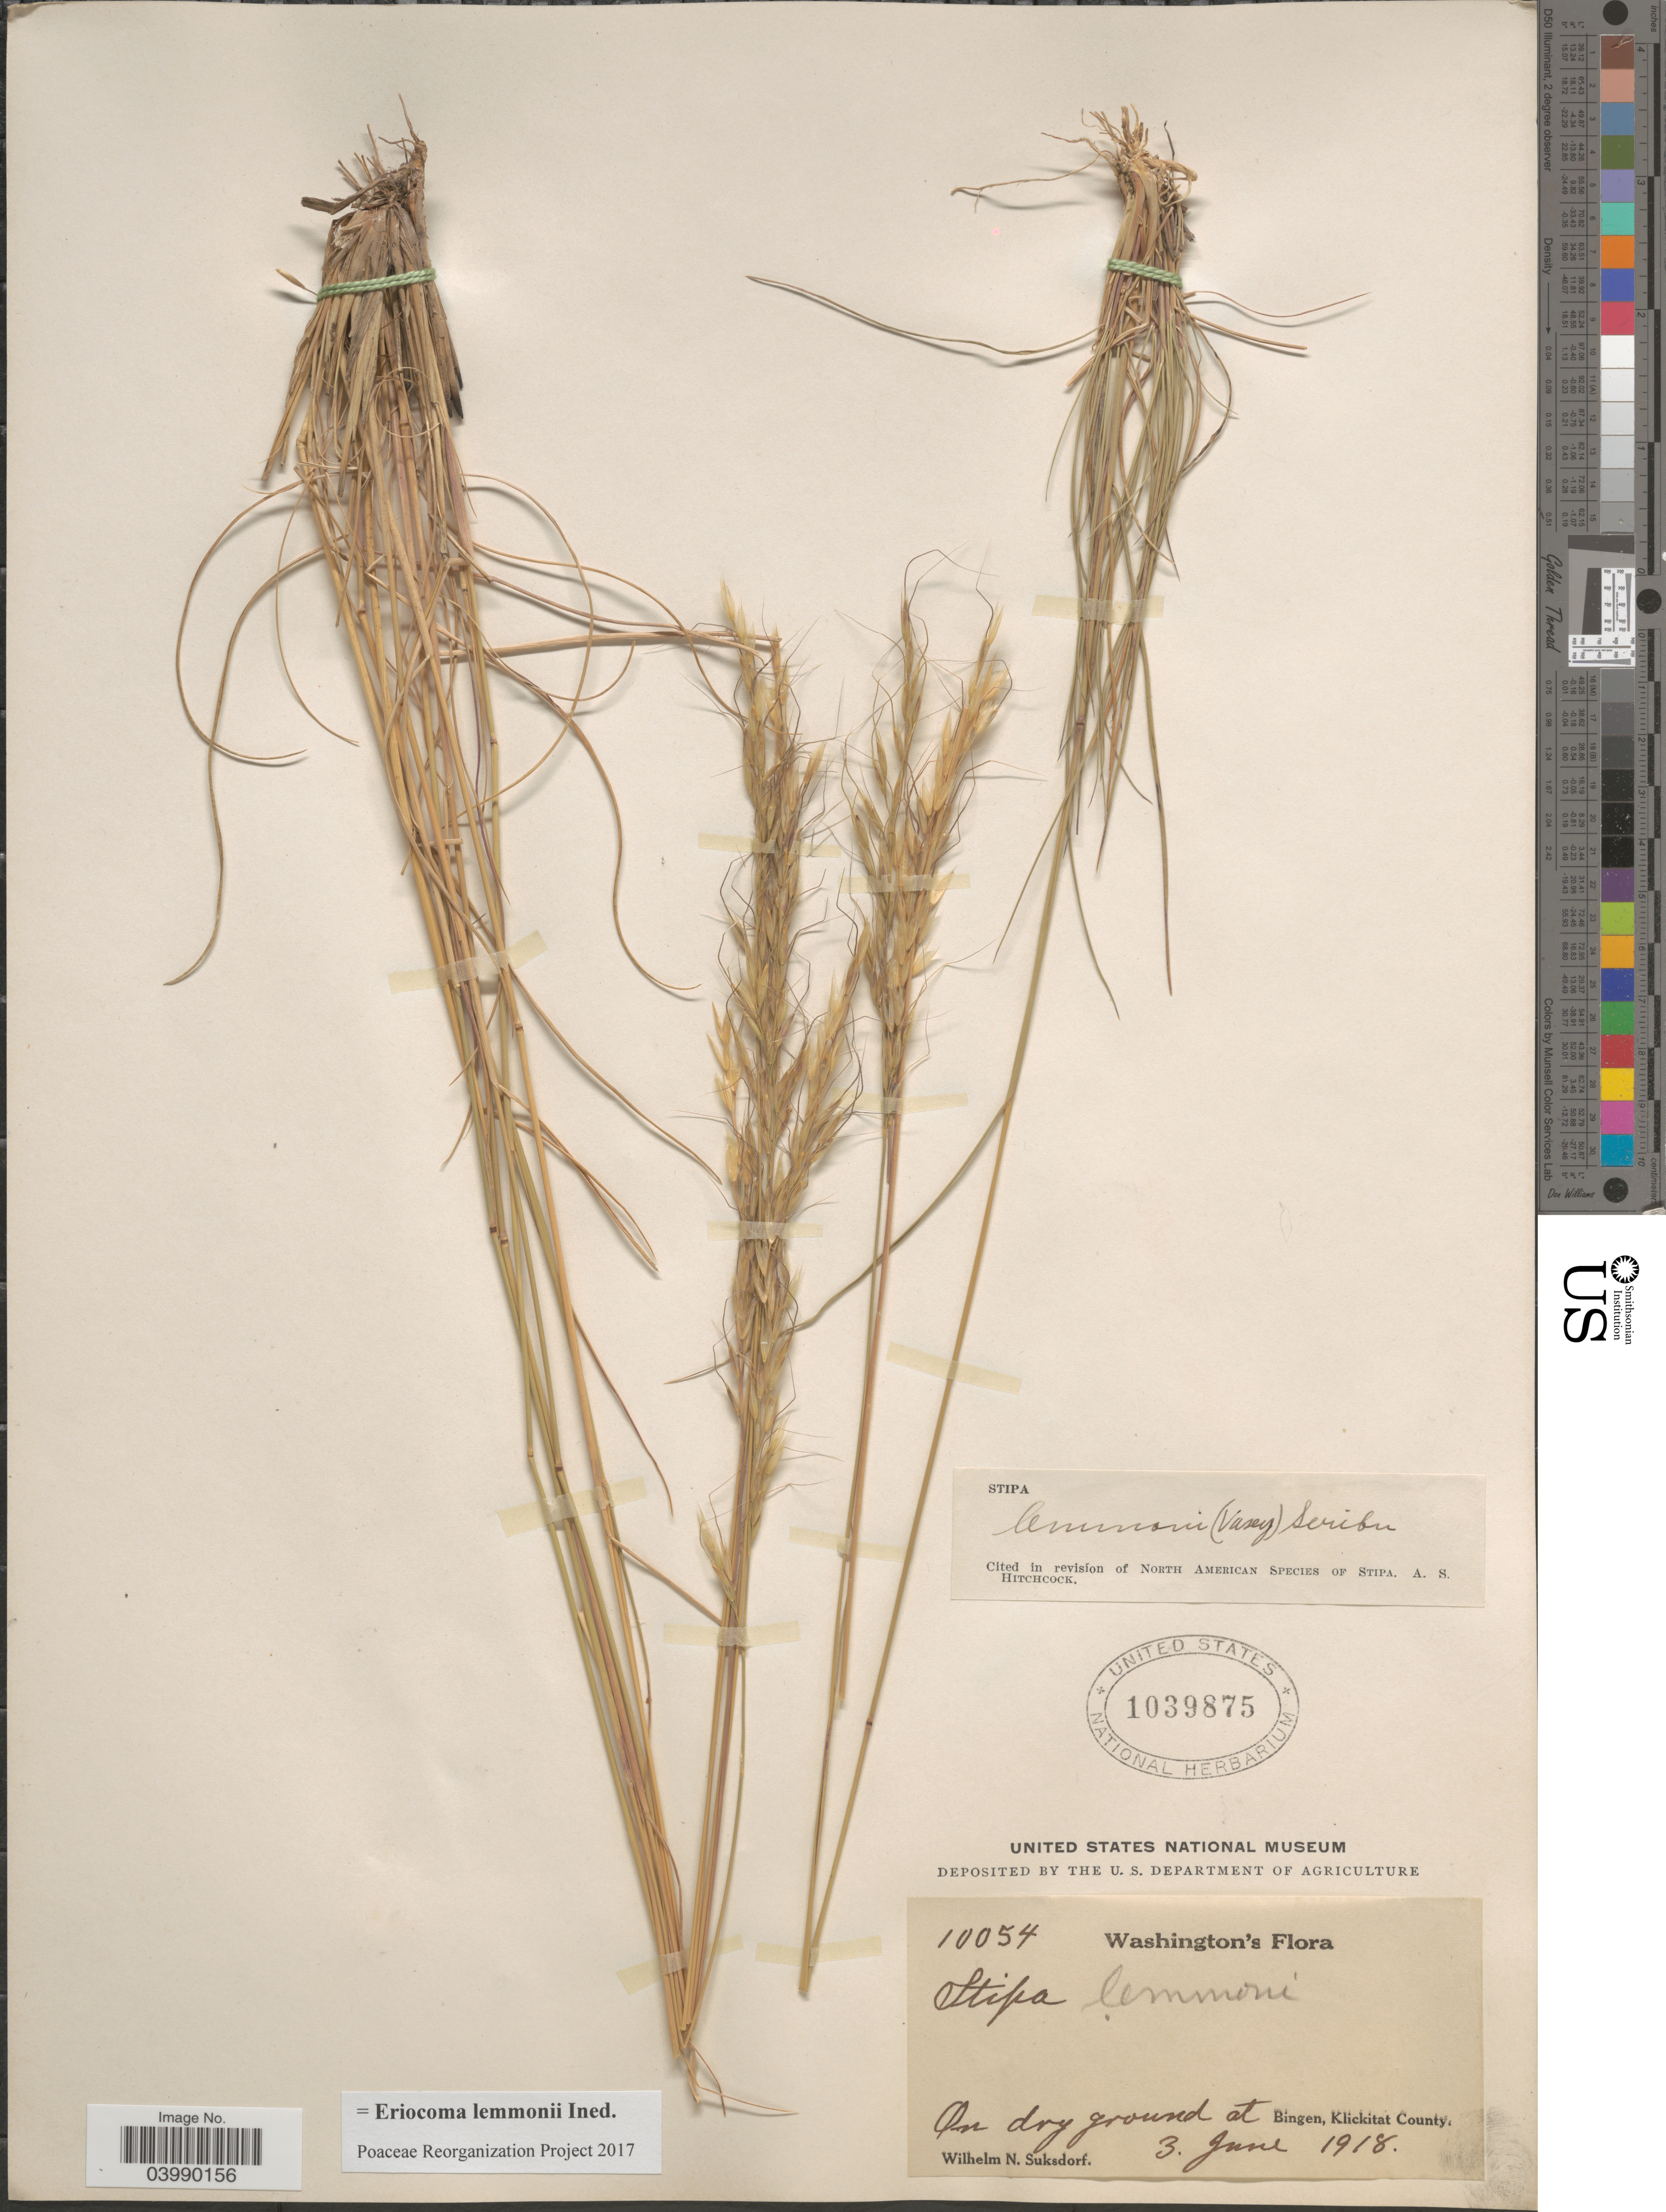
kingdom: Plantae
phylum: Tracheophyta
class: Liliopsida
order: Poales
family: Poaceae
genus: Eriocoma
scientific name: Eriocoma lemmonii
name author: (Vasey) Romasch.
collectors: W. N. Suksdorf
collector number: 10054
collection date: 1918-06-03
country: United States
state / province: Washington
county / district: Klickitat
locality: At Bingen, Klickitat County.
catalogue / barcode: US 1039875